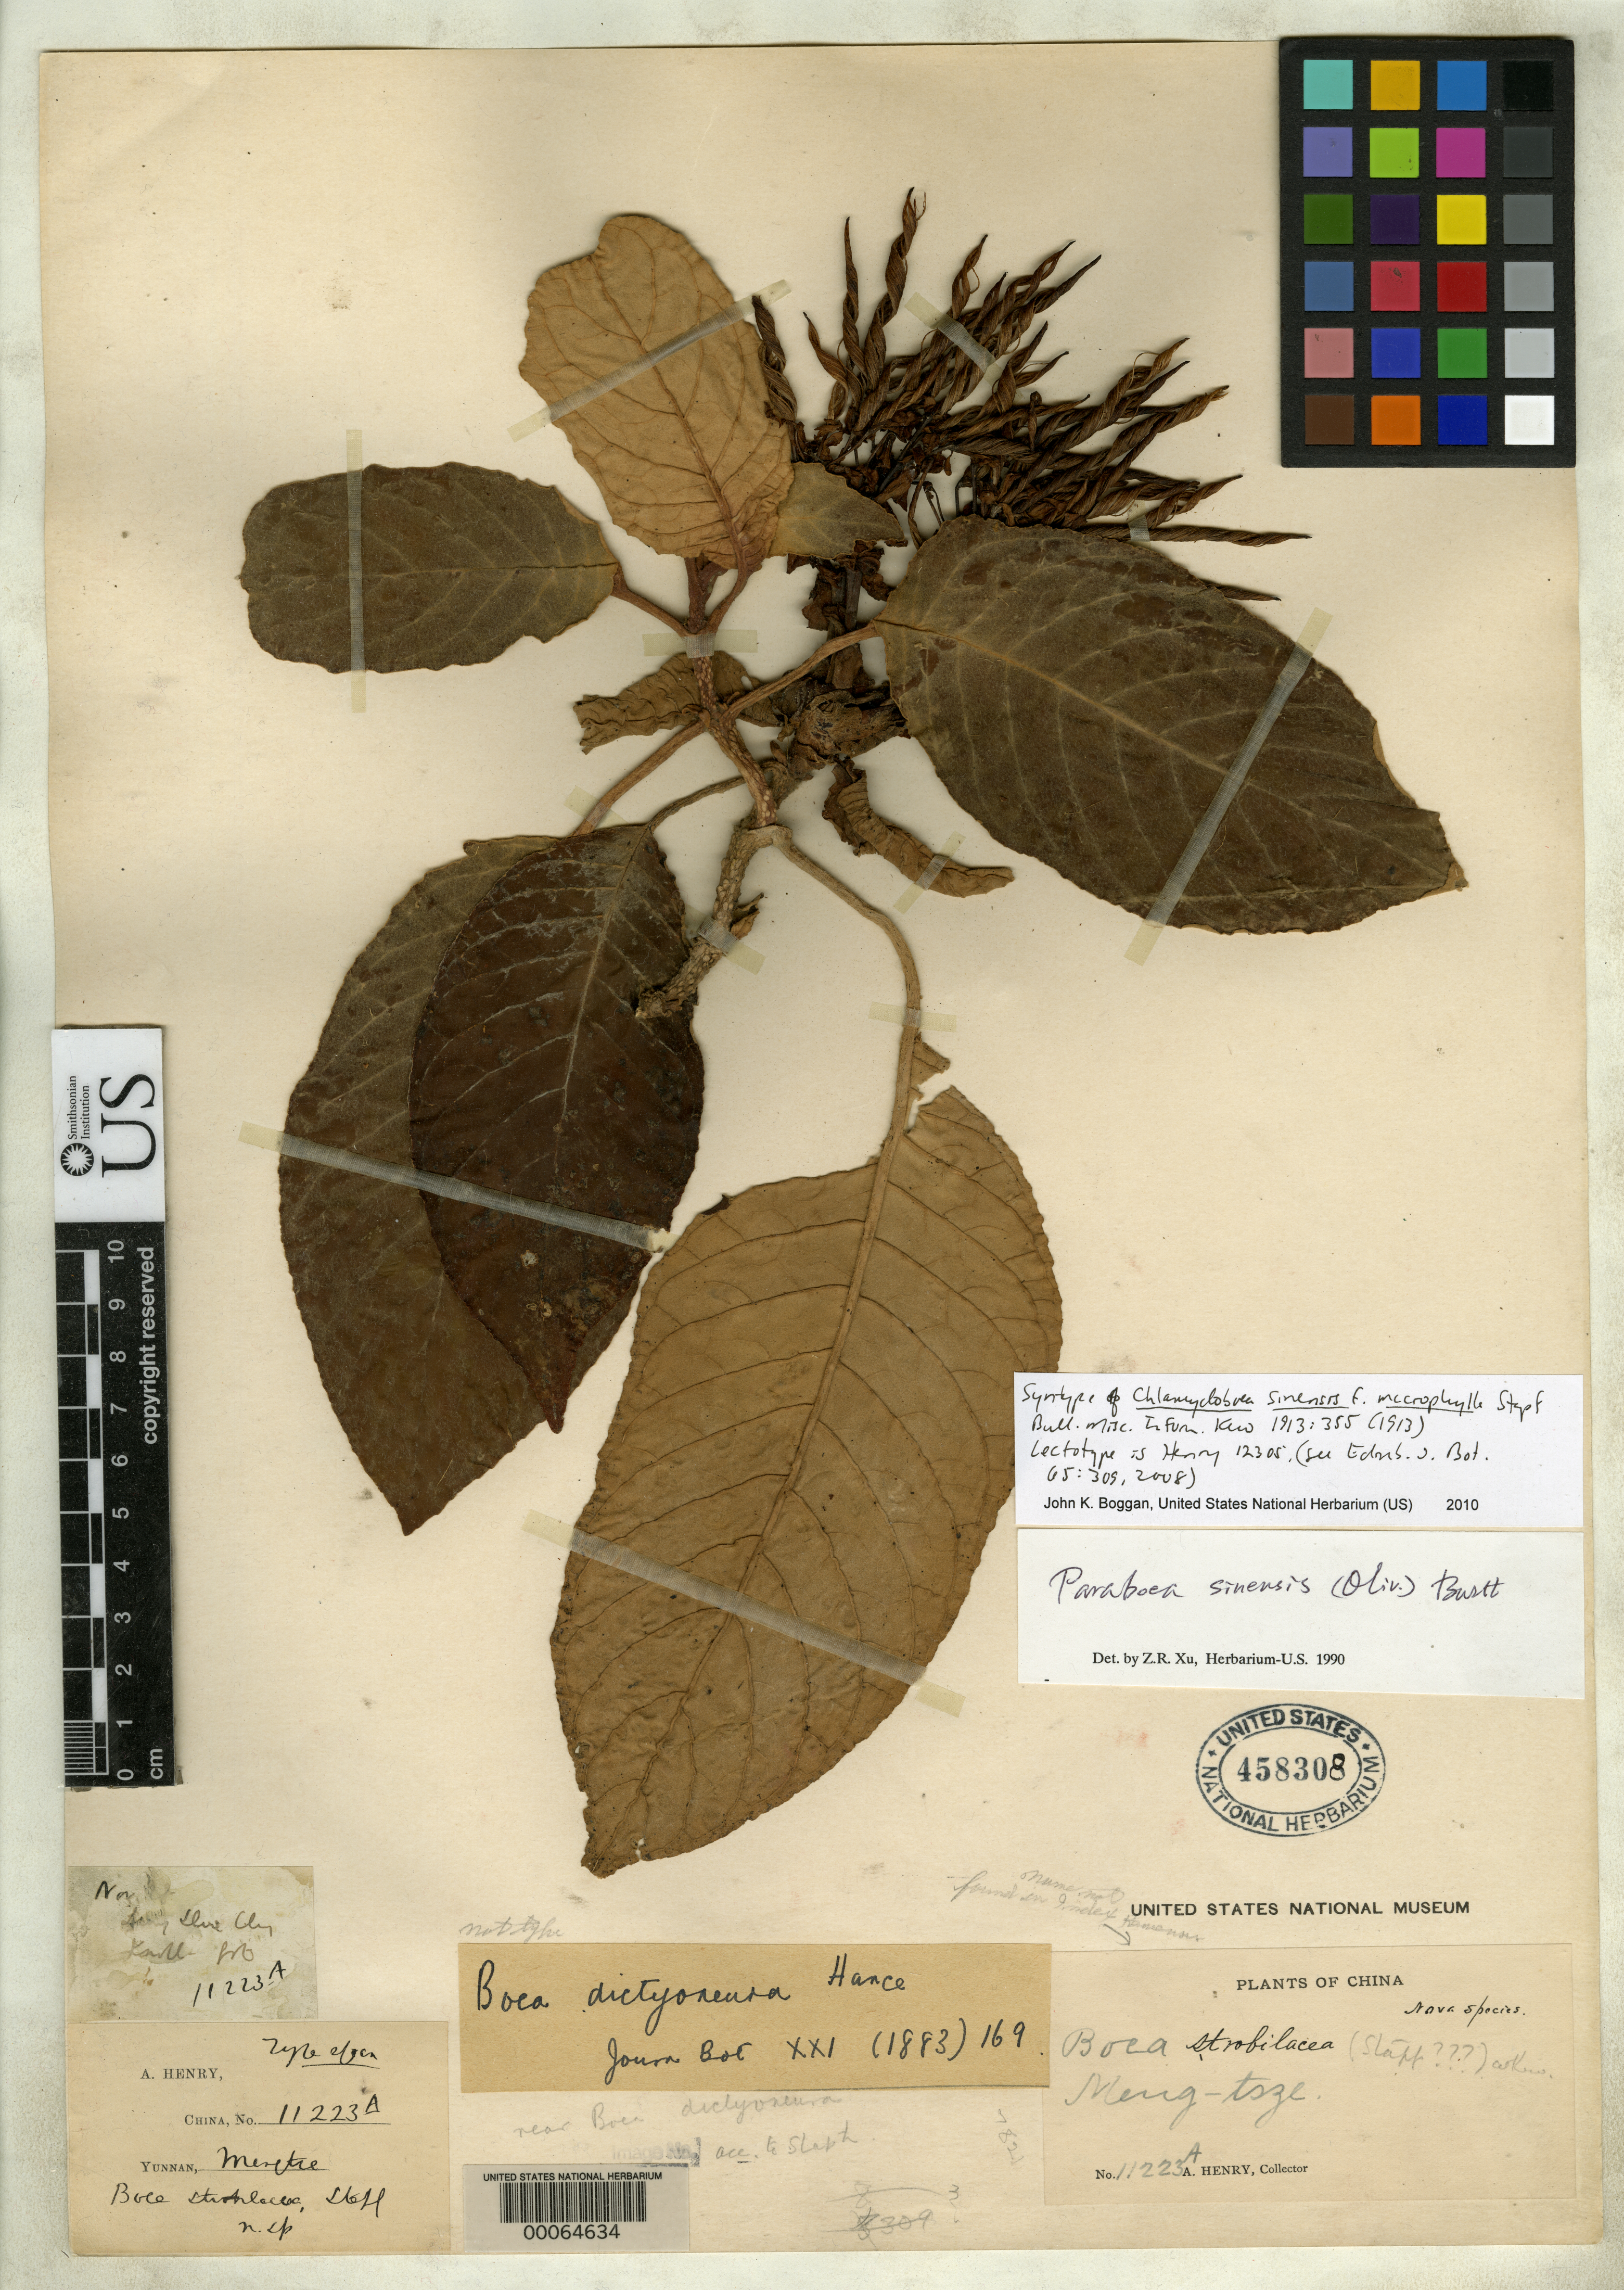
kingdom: Plantae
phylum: Tracheophyta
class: Magnoliopsida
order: Lamiales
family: Gesneriaceae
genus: Chlamydoboea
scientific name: Chlamydoboea sinensis f. macrophylla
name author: Stapf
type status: Syntype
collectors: A. Henry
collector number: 11223 A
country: China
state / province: Yunnan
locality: Meng-tsze.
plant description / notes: Lectotype is Henry 12305 as designated by Xu et al., Edinburgh J. Bot. 65: 309 (2008).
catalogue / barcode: US 458308